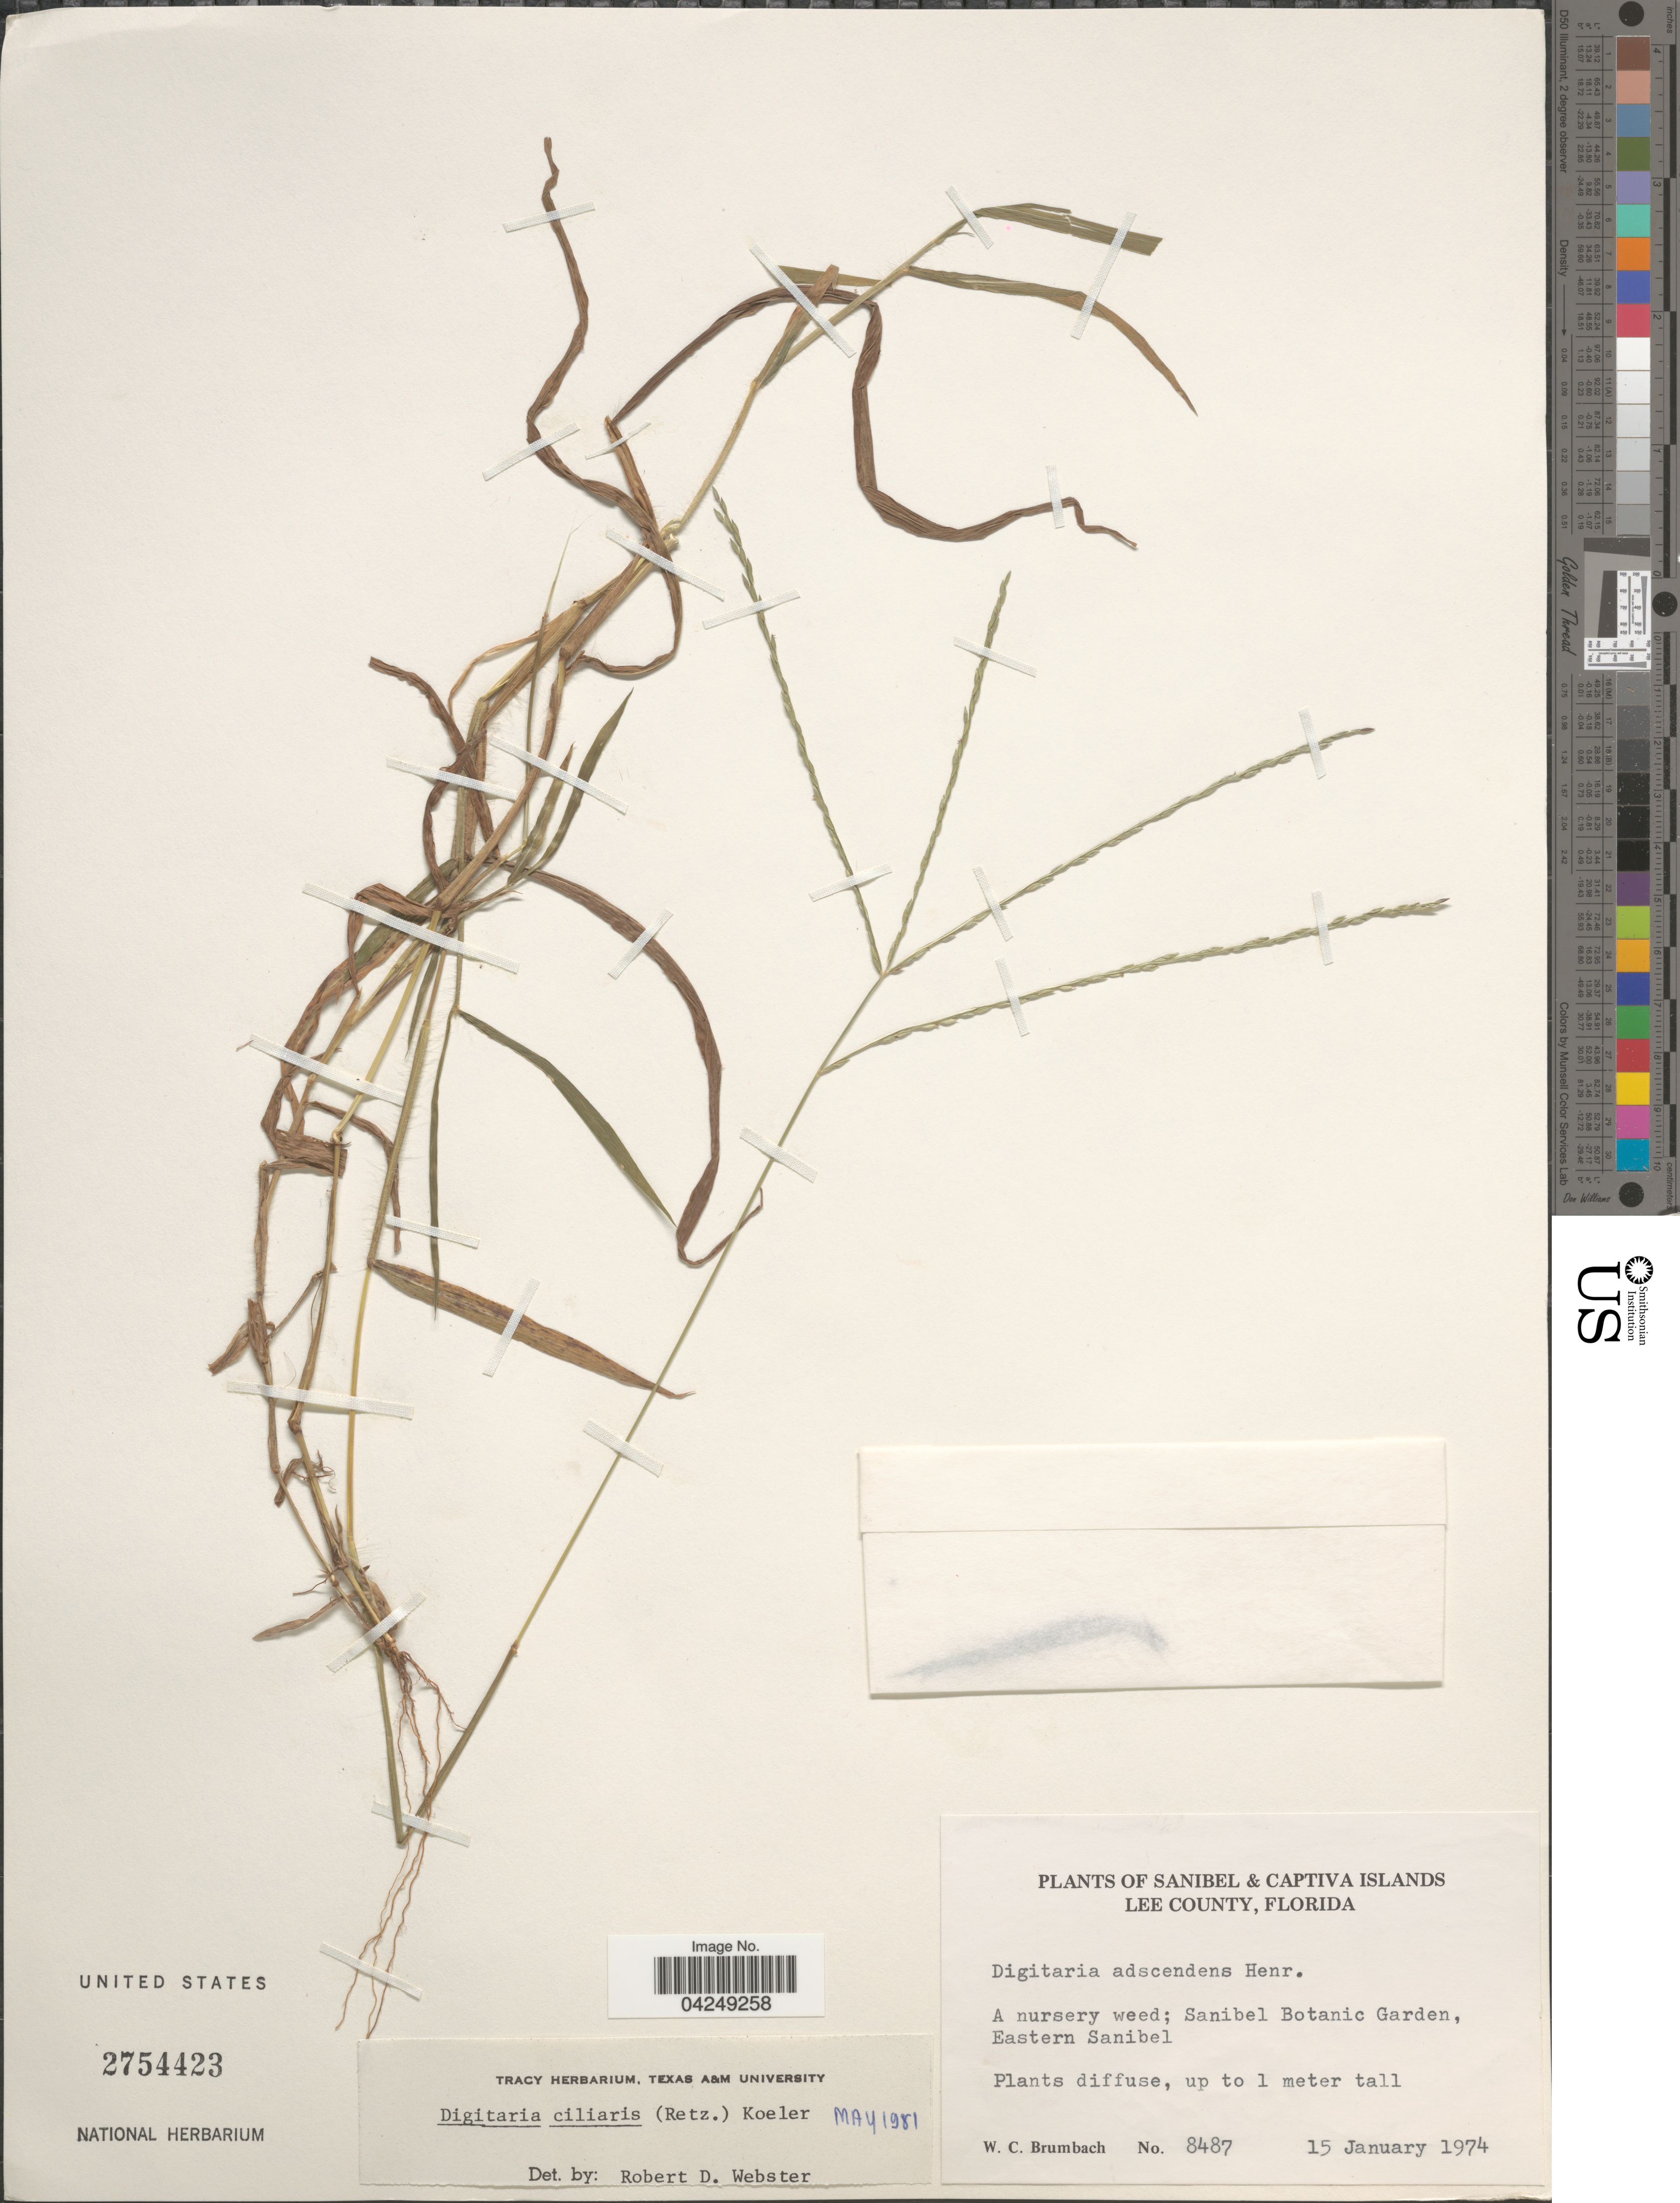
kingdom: Plantae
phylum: Tracheophyta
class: Liliopsida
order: Poales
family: Poaceae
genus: Digitaria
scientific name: Digitaria ciliaris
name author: (Retz.) Koeler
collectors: W. C. Brumbach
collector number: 8487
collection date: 1974-01-15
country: United States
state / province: Florida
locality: Sanibel & Captiva Islands. Lee County. A nursery weed; Sanibel Botanic Garden, Eastern Sanibel.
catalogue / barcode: US 2754423